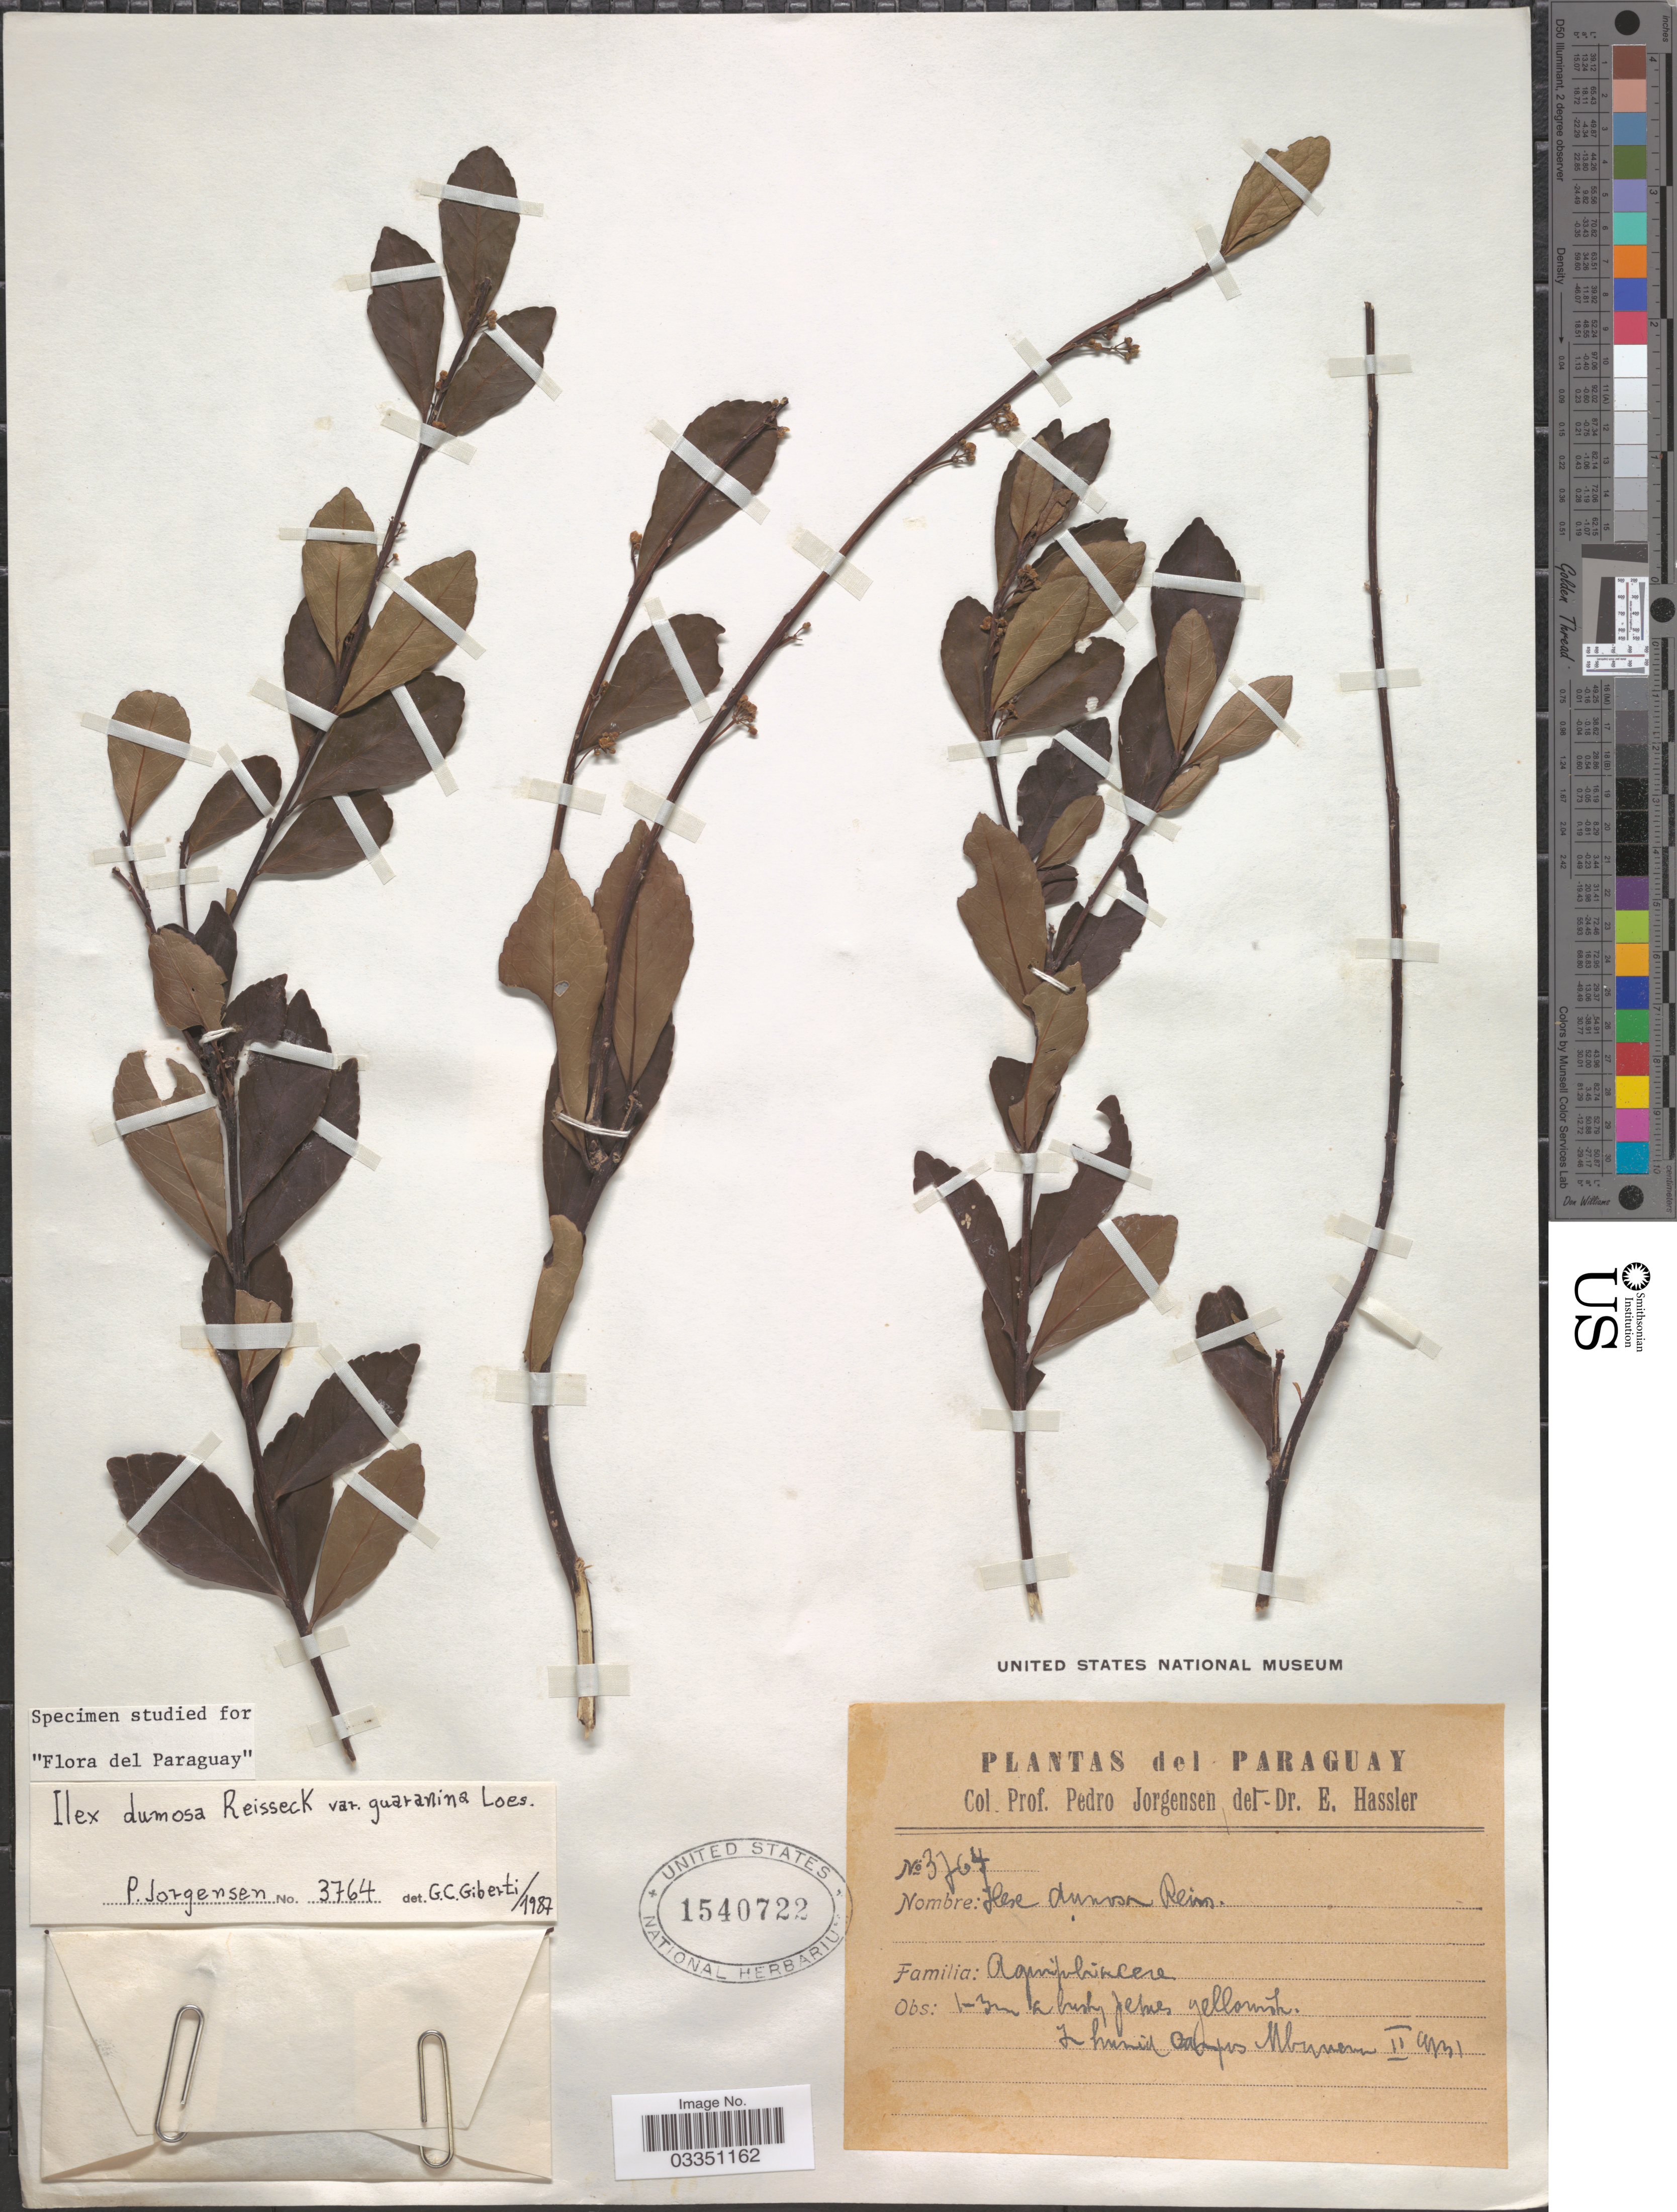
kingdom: Plantae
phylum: Tracheophyta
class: Magnoliopsida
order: Aquifoliales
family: Aquifoliaceae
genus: Ilex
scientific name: Ilex dumosa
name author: Reissek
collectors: P. Jörgensen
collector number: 3764*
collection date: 1931-11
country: Paraguay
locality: In humid campus Mbunnera. [interpreted]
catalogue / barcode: US 1540722